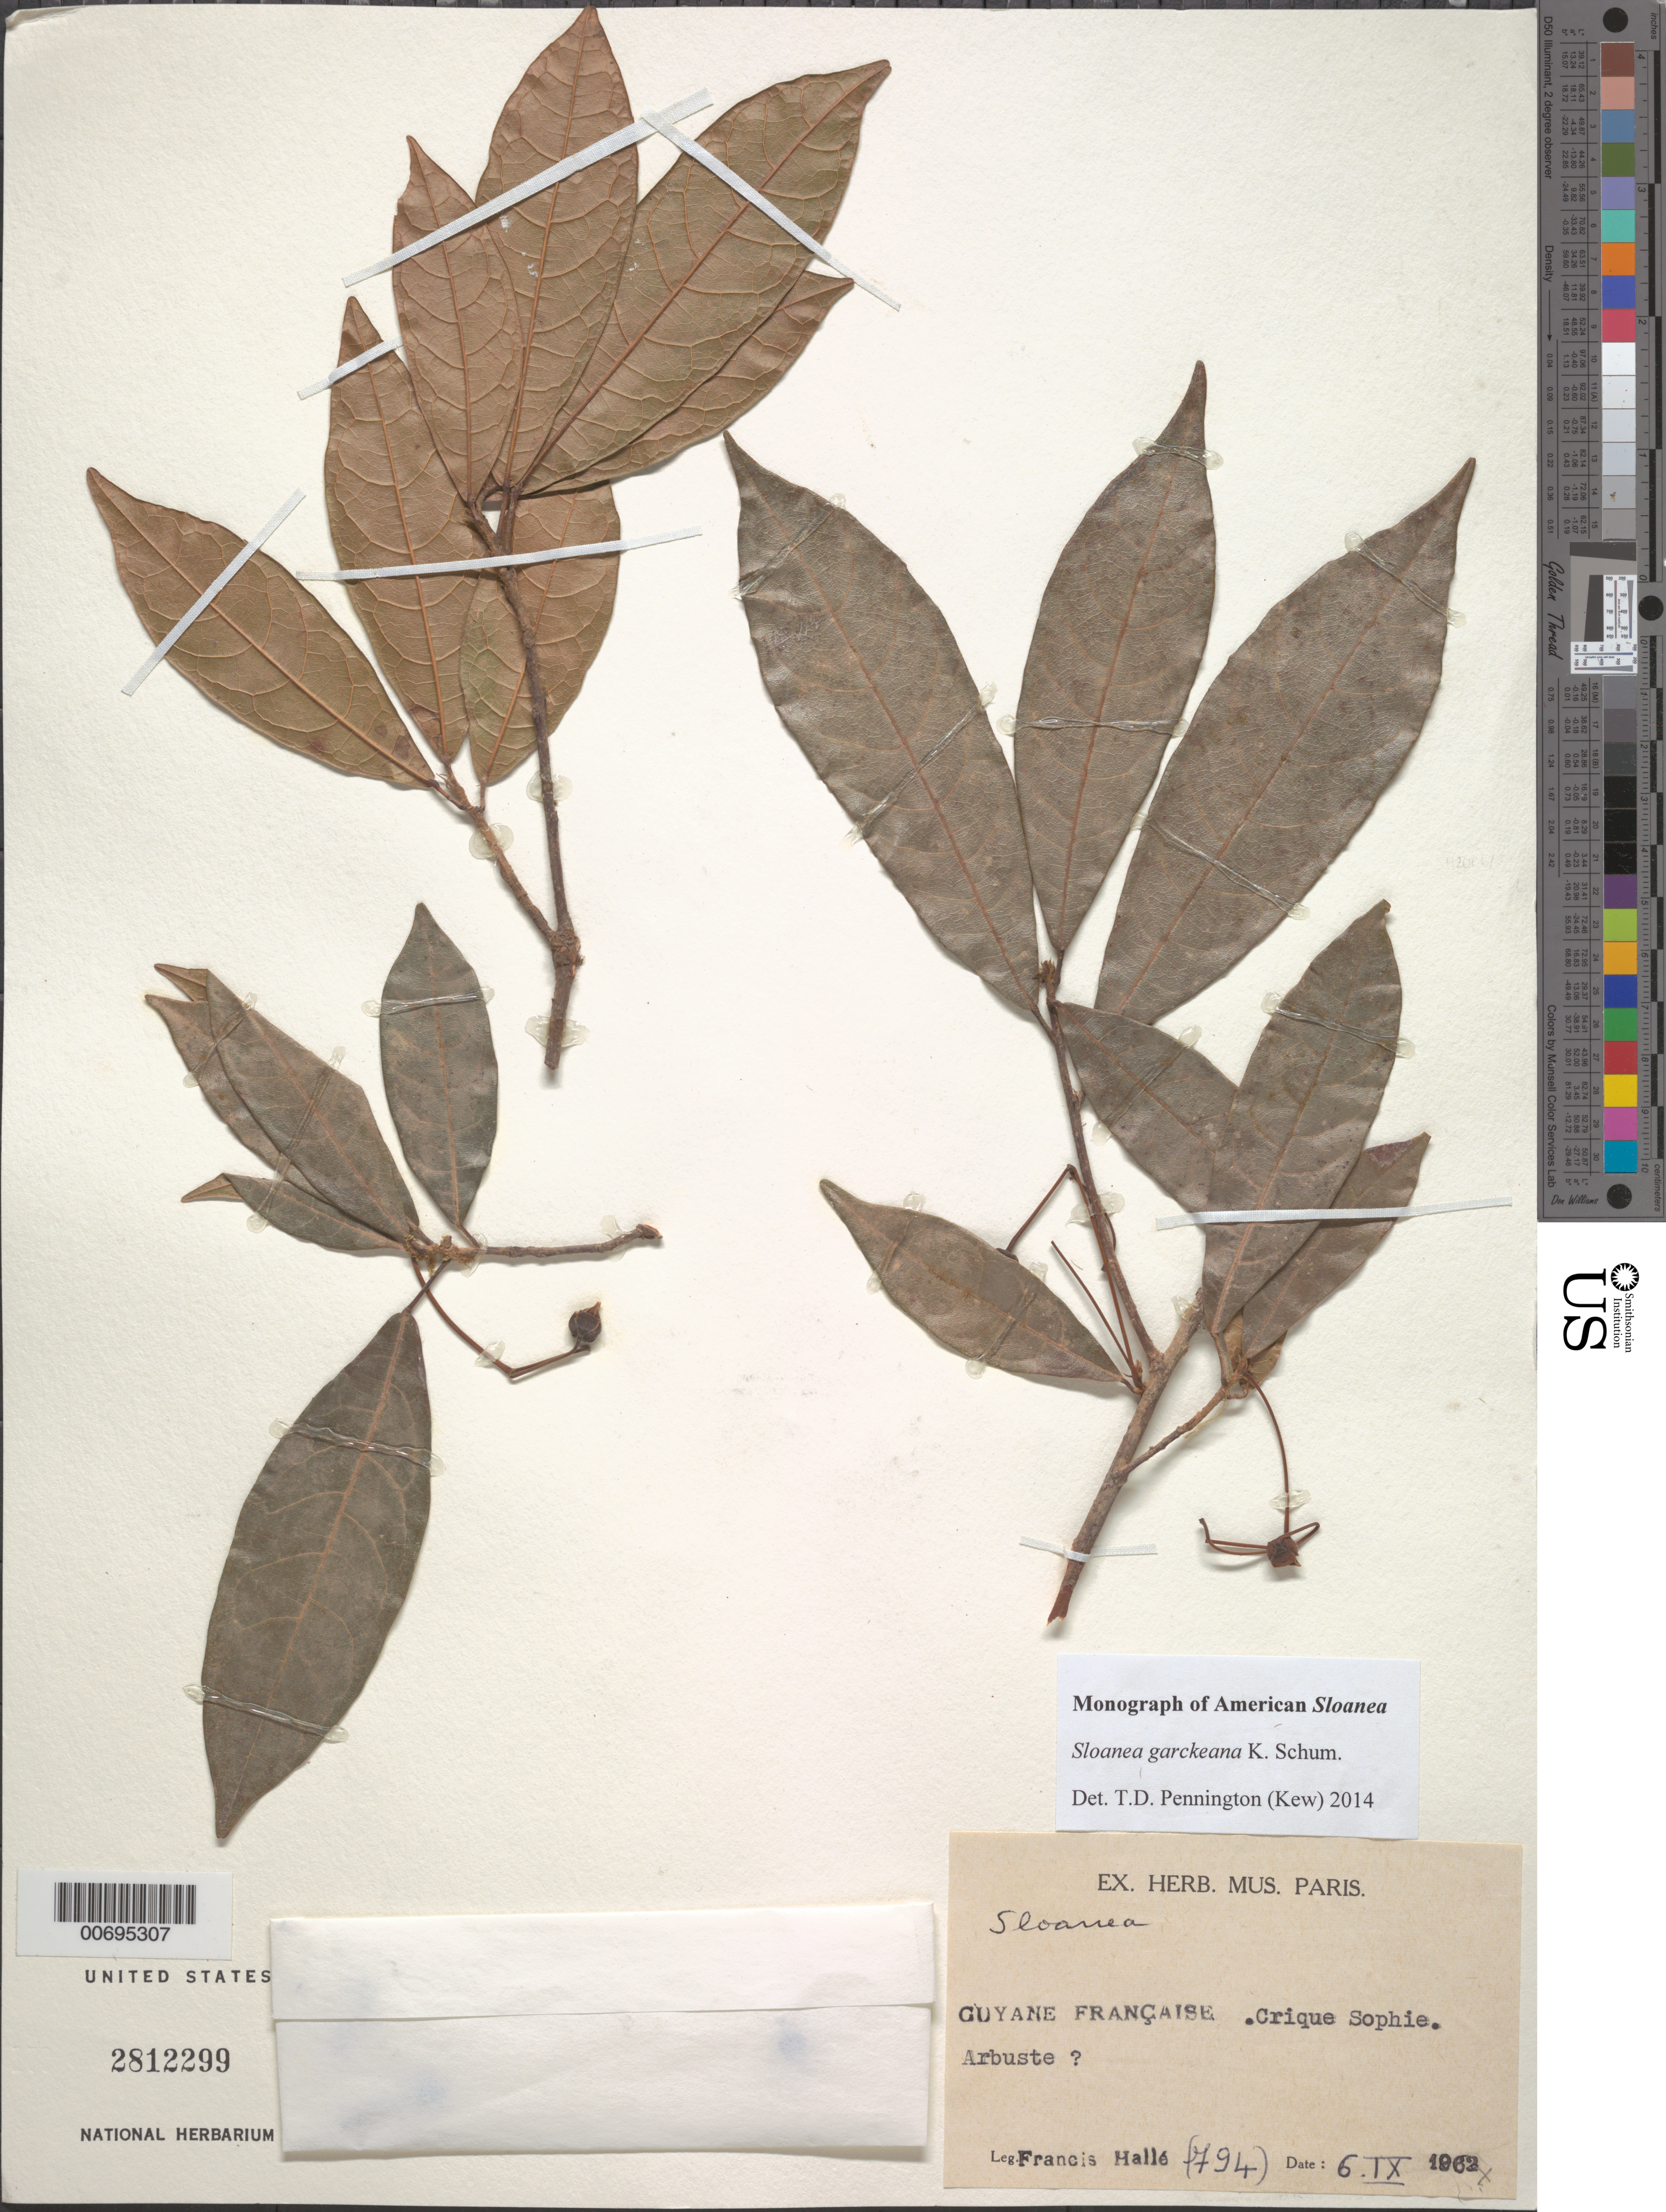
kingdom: Plantae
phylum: Tracheophyta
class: Magnoliopsida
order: Oxalidales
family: Elaeocarpaceae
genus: Sloanea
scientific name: Sloanea garckeana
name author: K. Schum.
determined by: Pennington, T. D., (K)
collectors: F. Hallé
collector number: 794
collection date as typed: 6-Sep-62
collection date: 1962-09-06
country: French Guiana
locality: Crique Sophie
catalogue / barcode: US 2812299